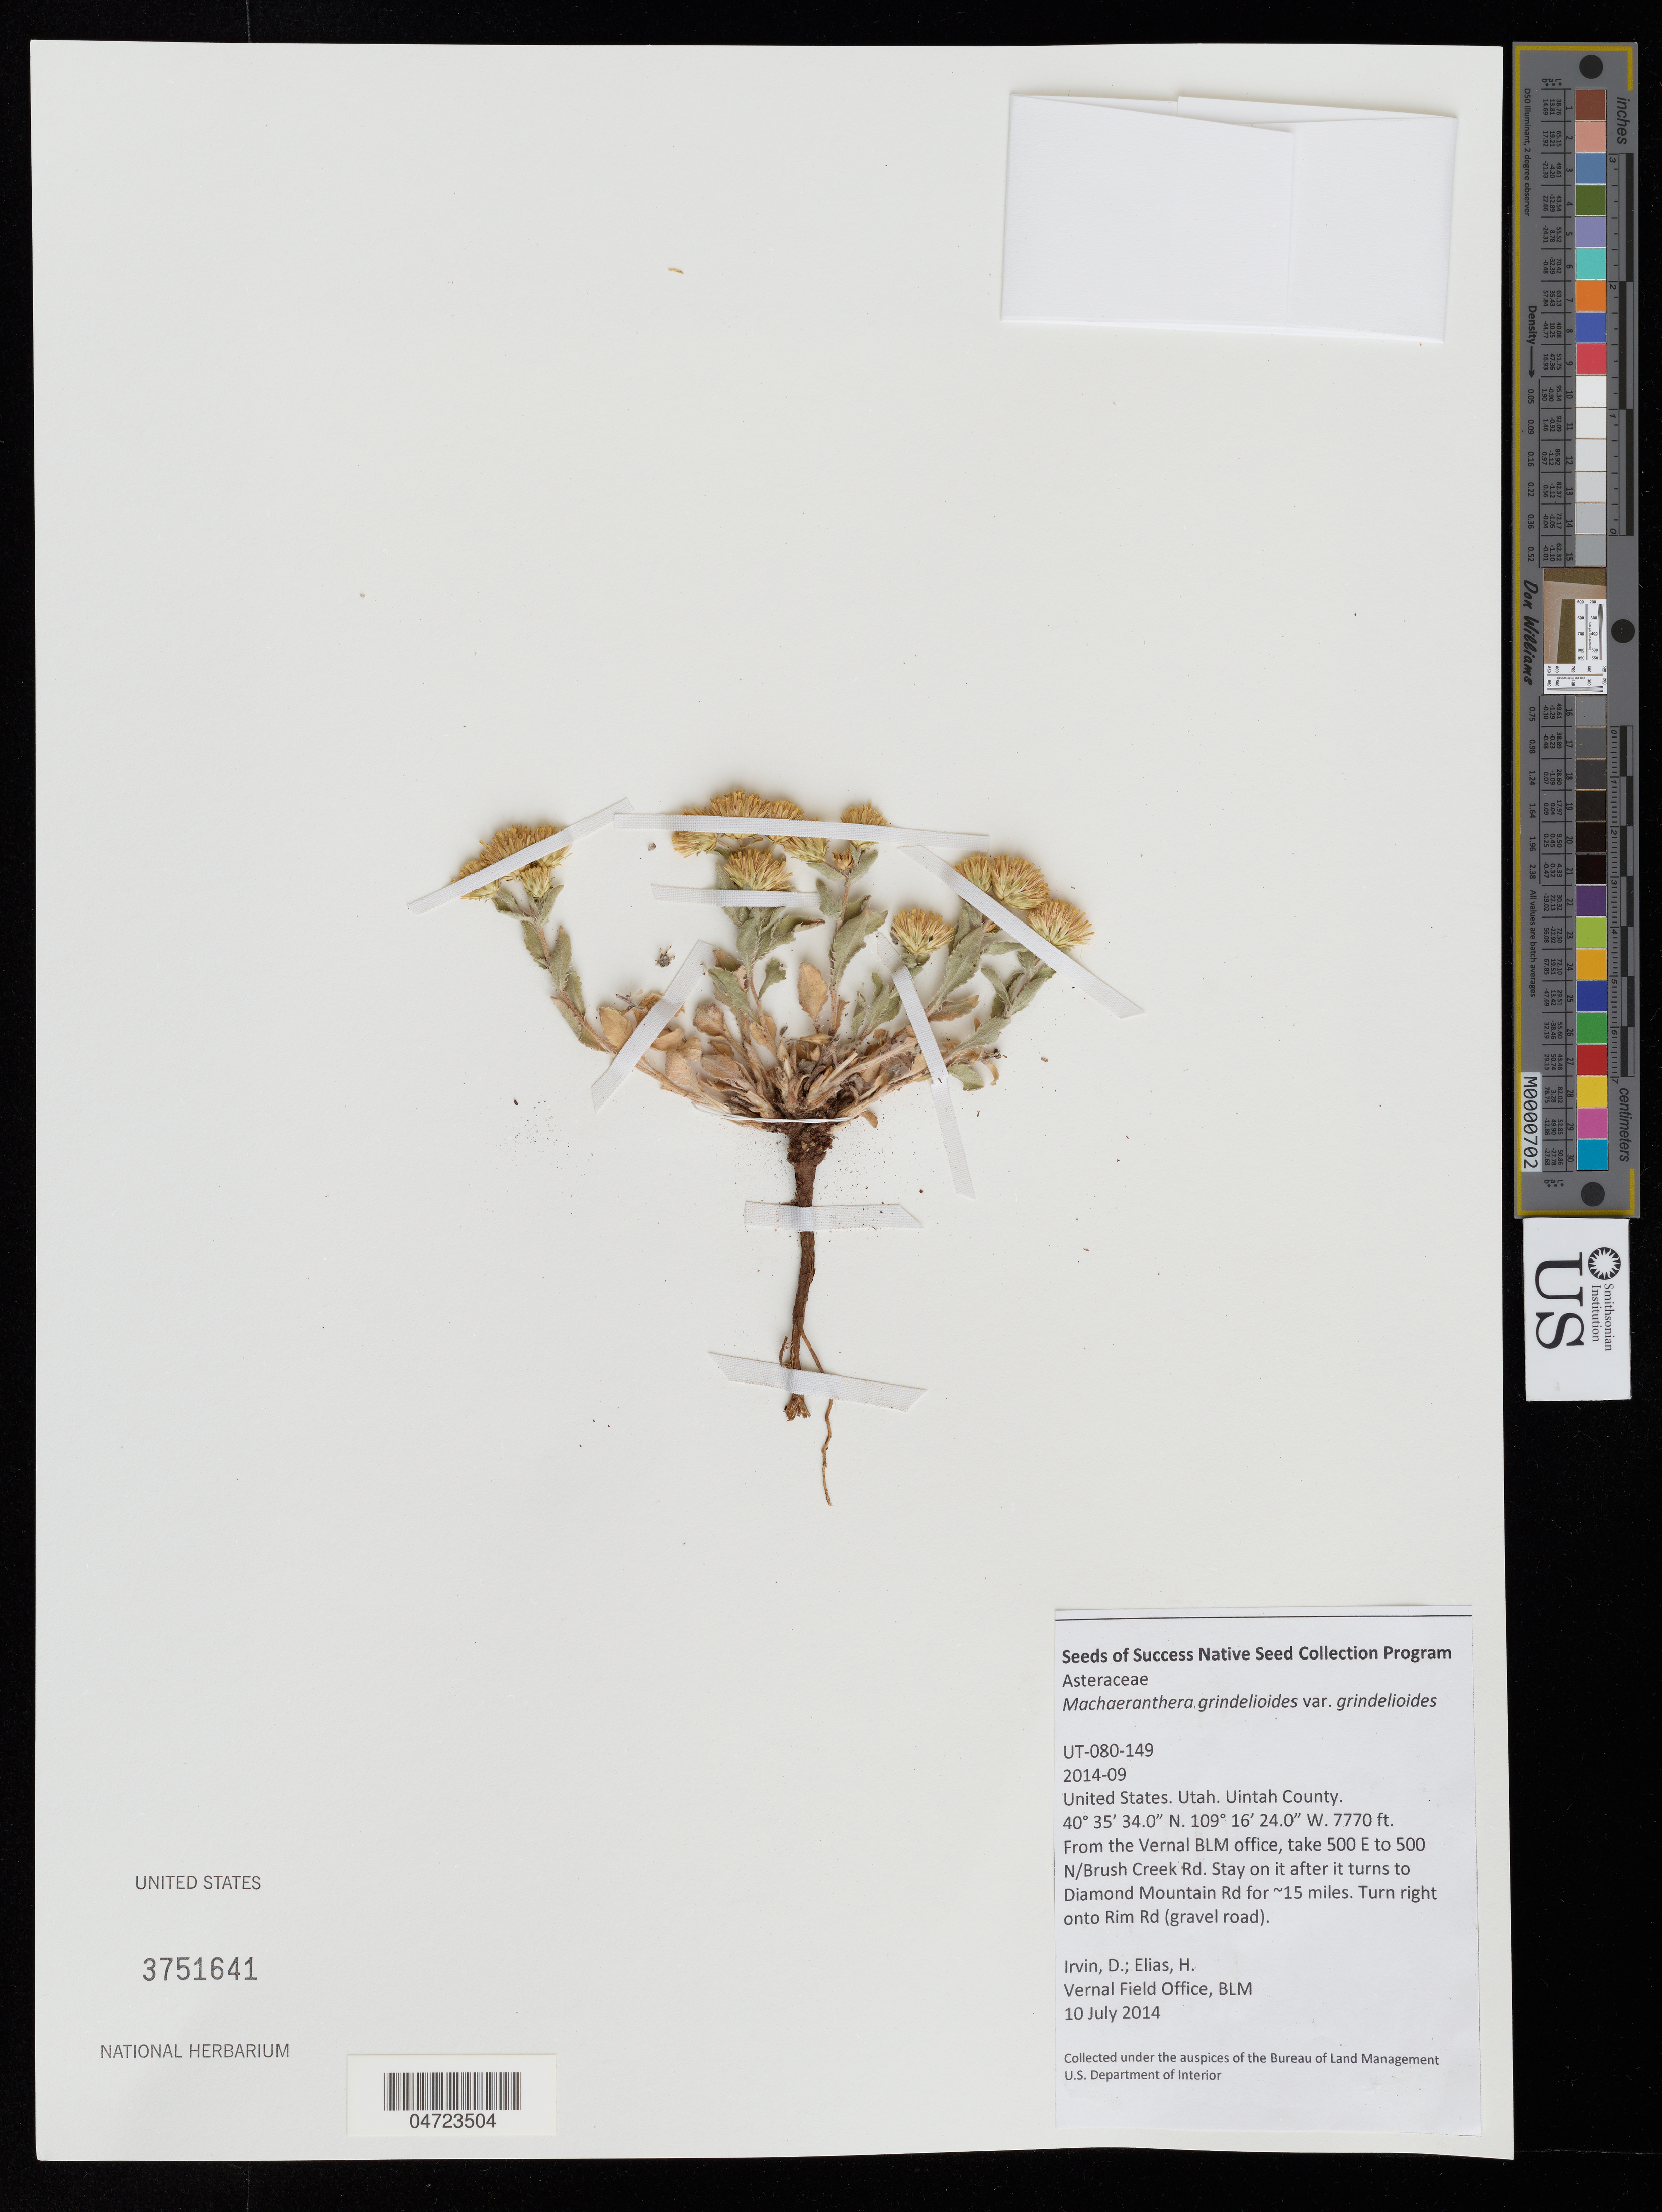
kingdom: Plantae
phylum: Tracheophyta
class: Magnoliopsida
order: Asterales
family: Asteraceae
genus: Machaeranthera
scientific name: Machaeranthera grindelioides var. grindelioides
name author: (Nutt.) Shinners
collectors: D. Irvin & H. Elias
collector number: UT-080-149/2014-09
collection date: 2014-07-10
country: United States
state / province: Utah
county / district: Uintah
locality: Uintah County. From the Vernal BLM office, take 500 E to 500 N/Brush Creek Rd. Stay on it after it turns to Diamond Mountain Rd for ~15 miles. Turn right onto Rim Rd (gravel road).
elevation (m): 2368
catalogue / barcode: US 3751641